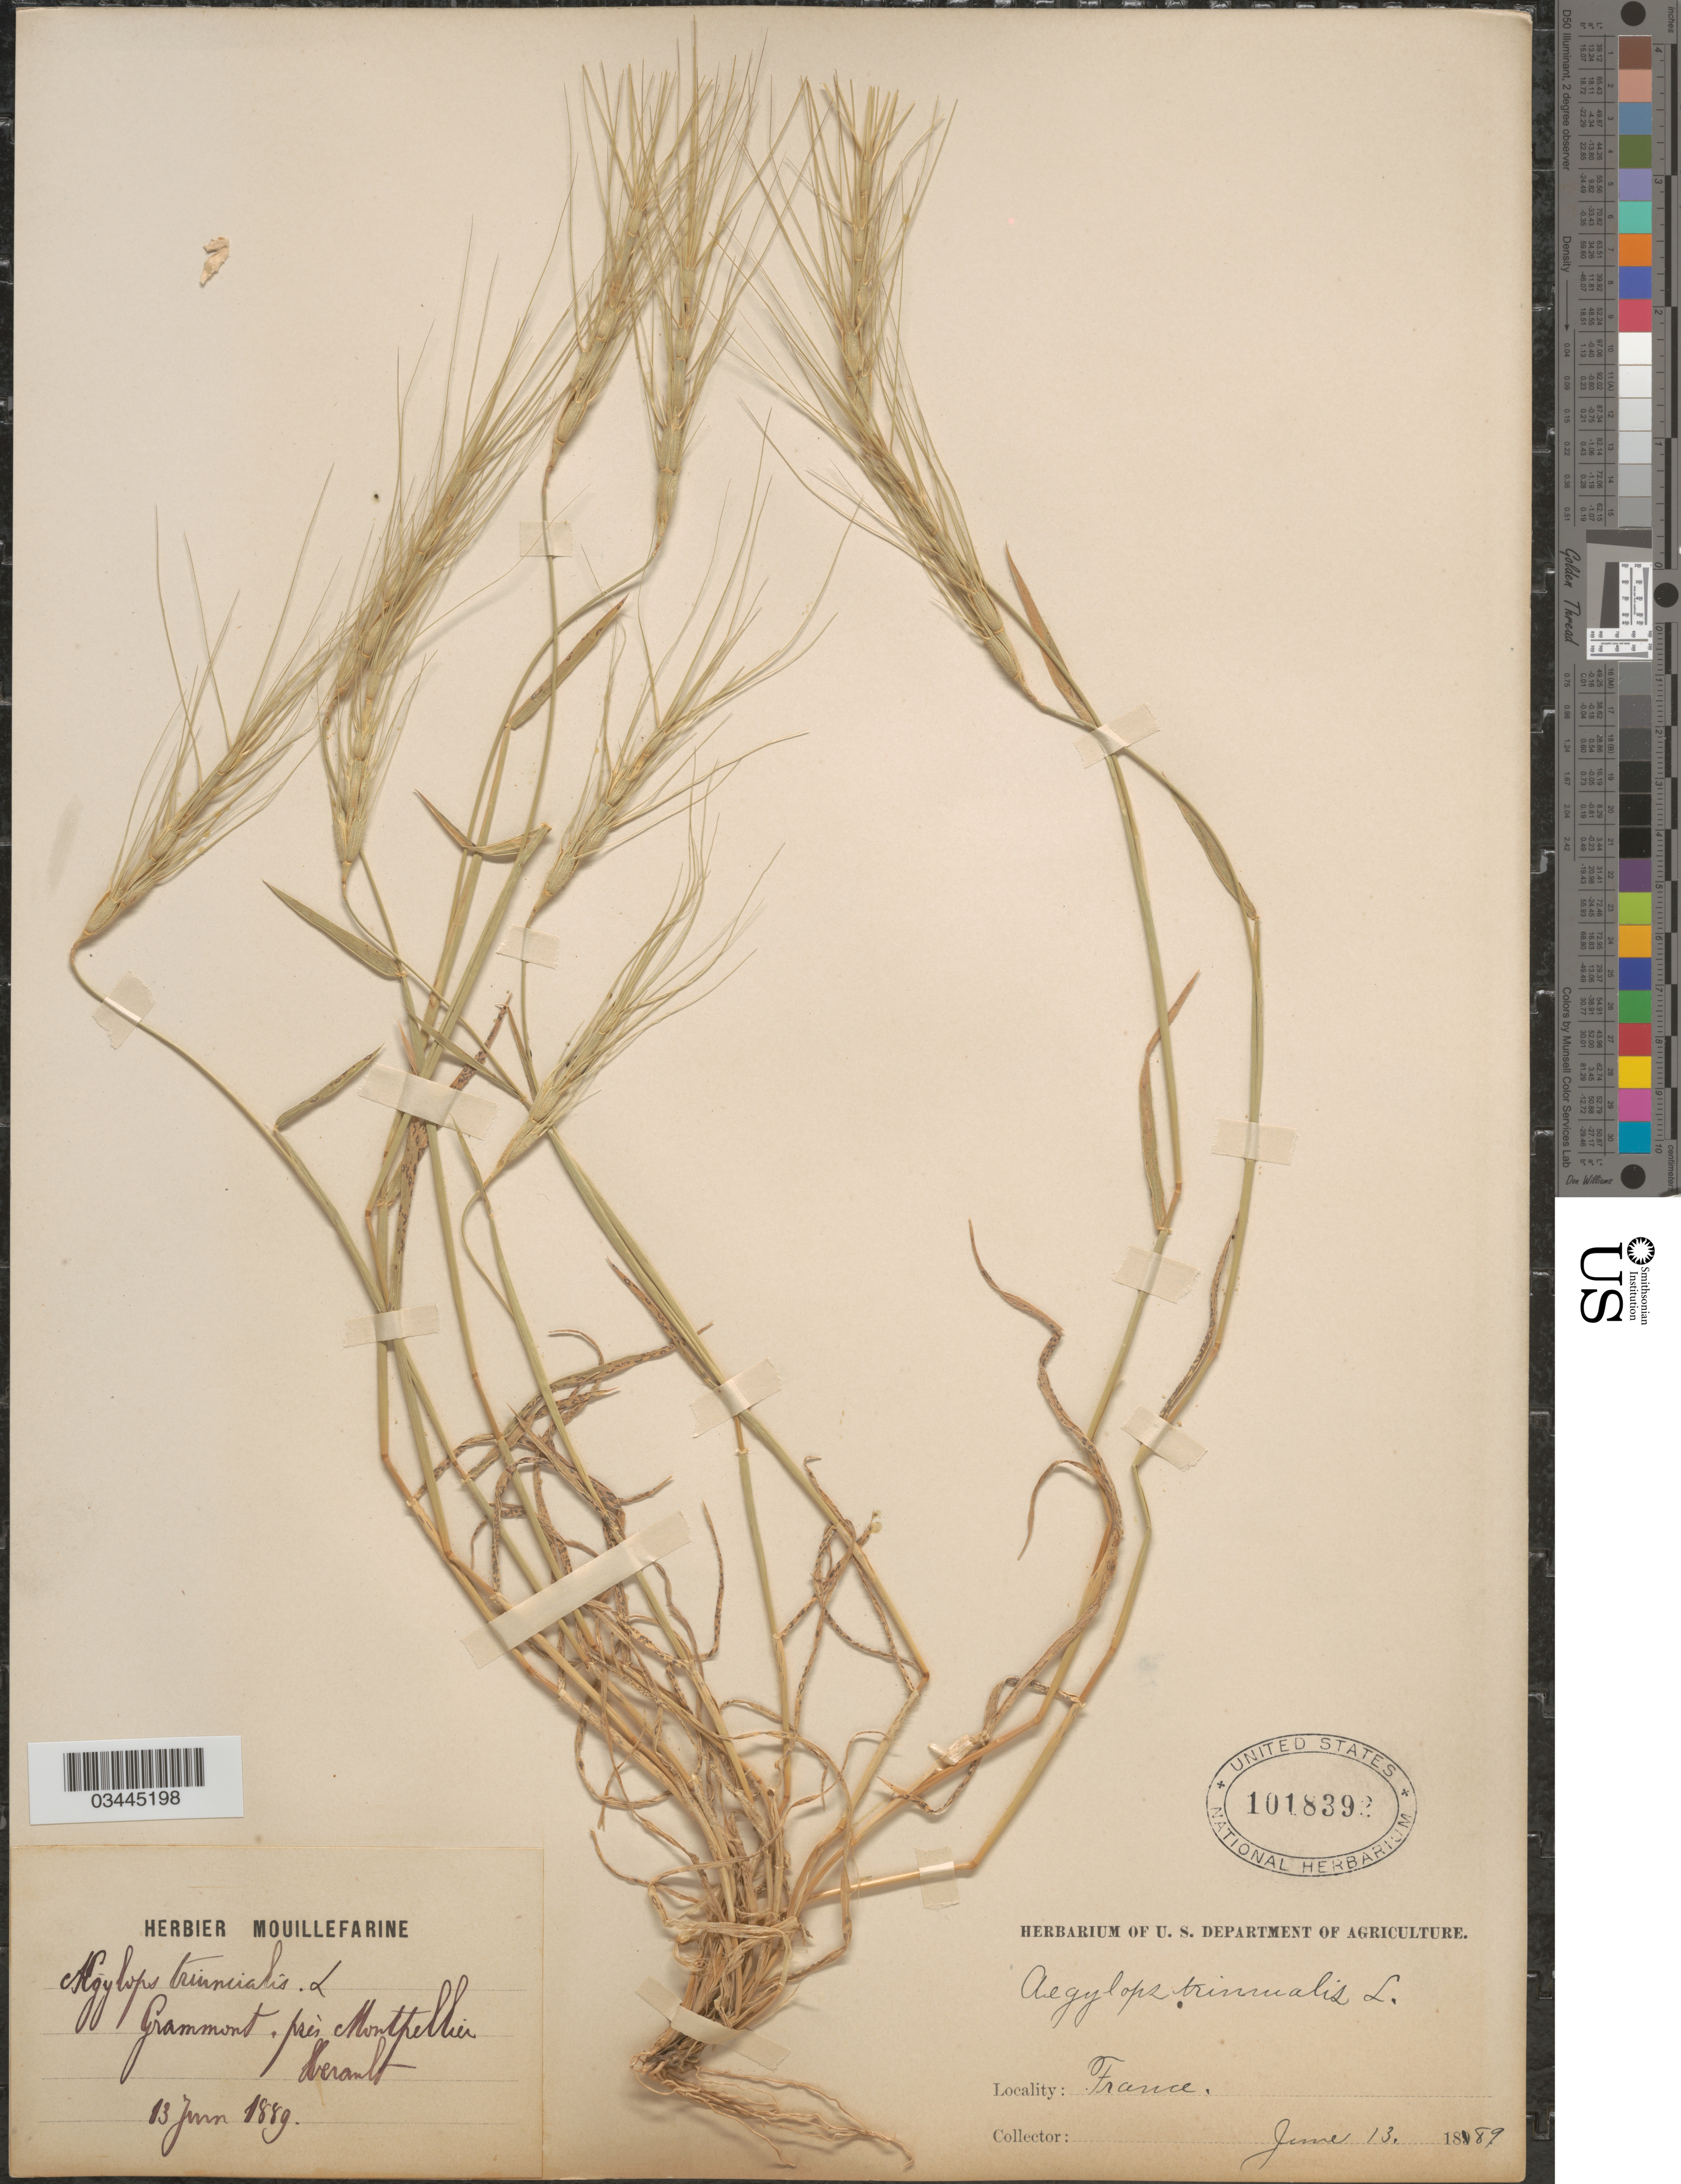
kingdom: Plantae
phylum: Tracheophyta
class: Liliopsida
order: Poales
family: Poaceae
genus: Aegilops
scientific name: Aegilops triuncialis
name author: L.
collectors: ex herb. Mouillefarine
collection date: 1889-06-13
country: France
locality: Grammont, près Montpellier. Herault.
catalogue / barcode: US 1018392